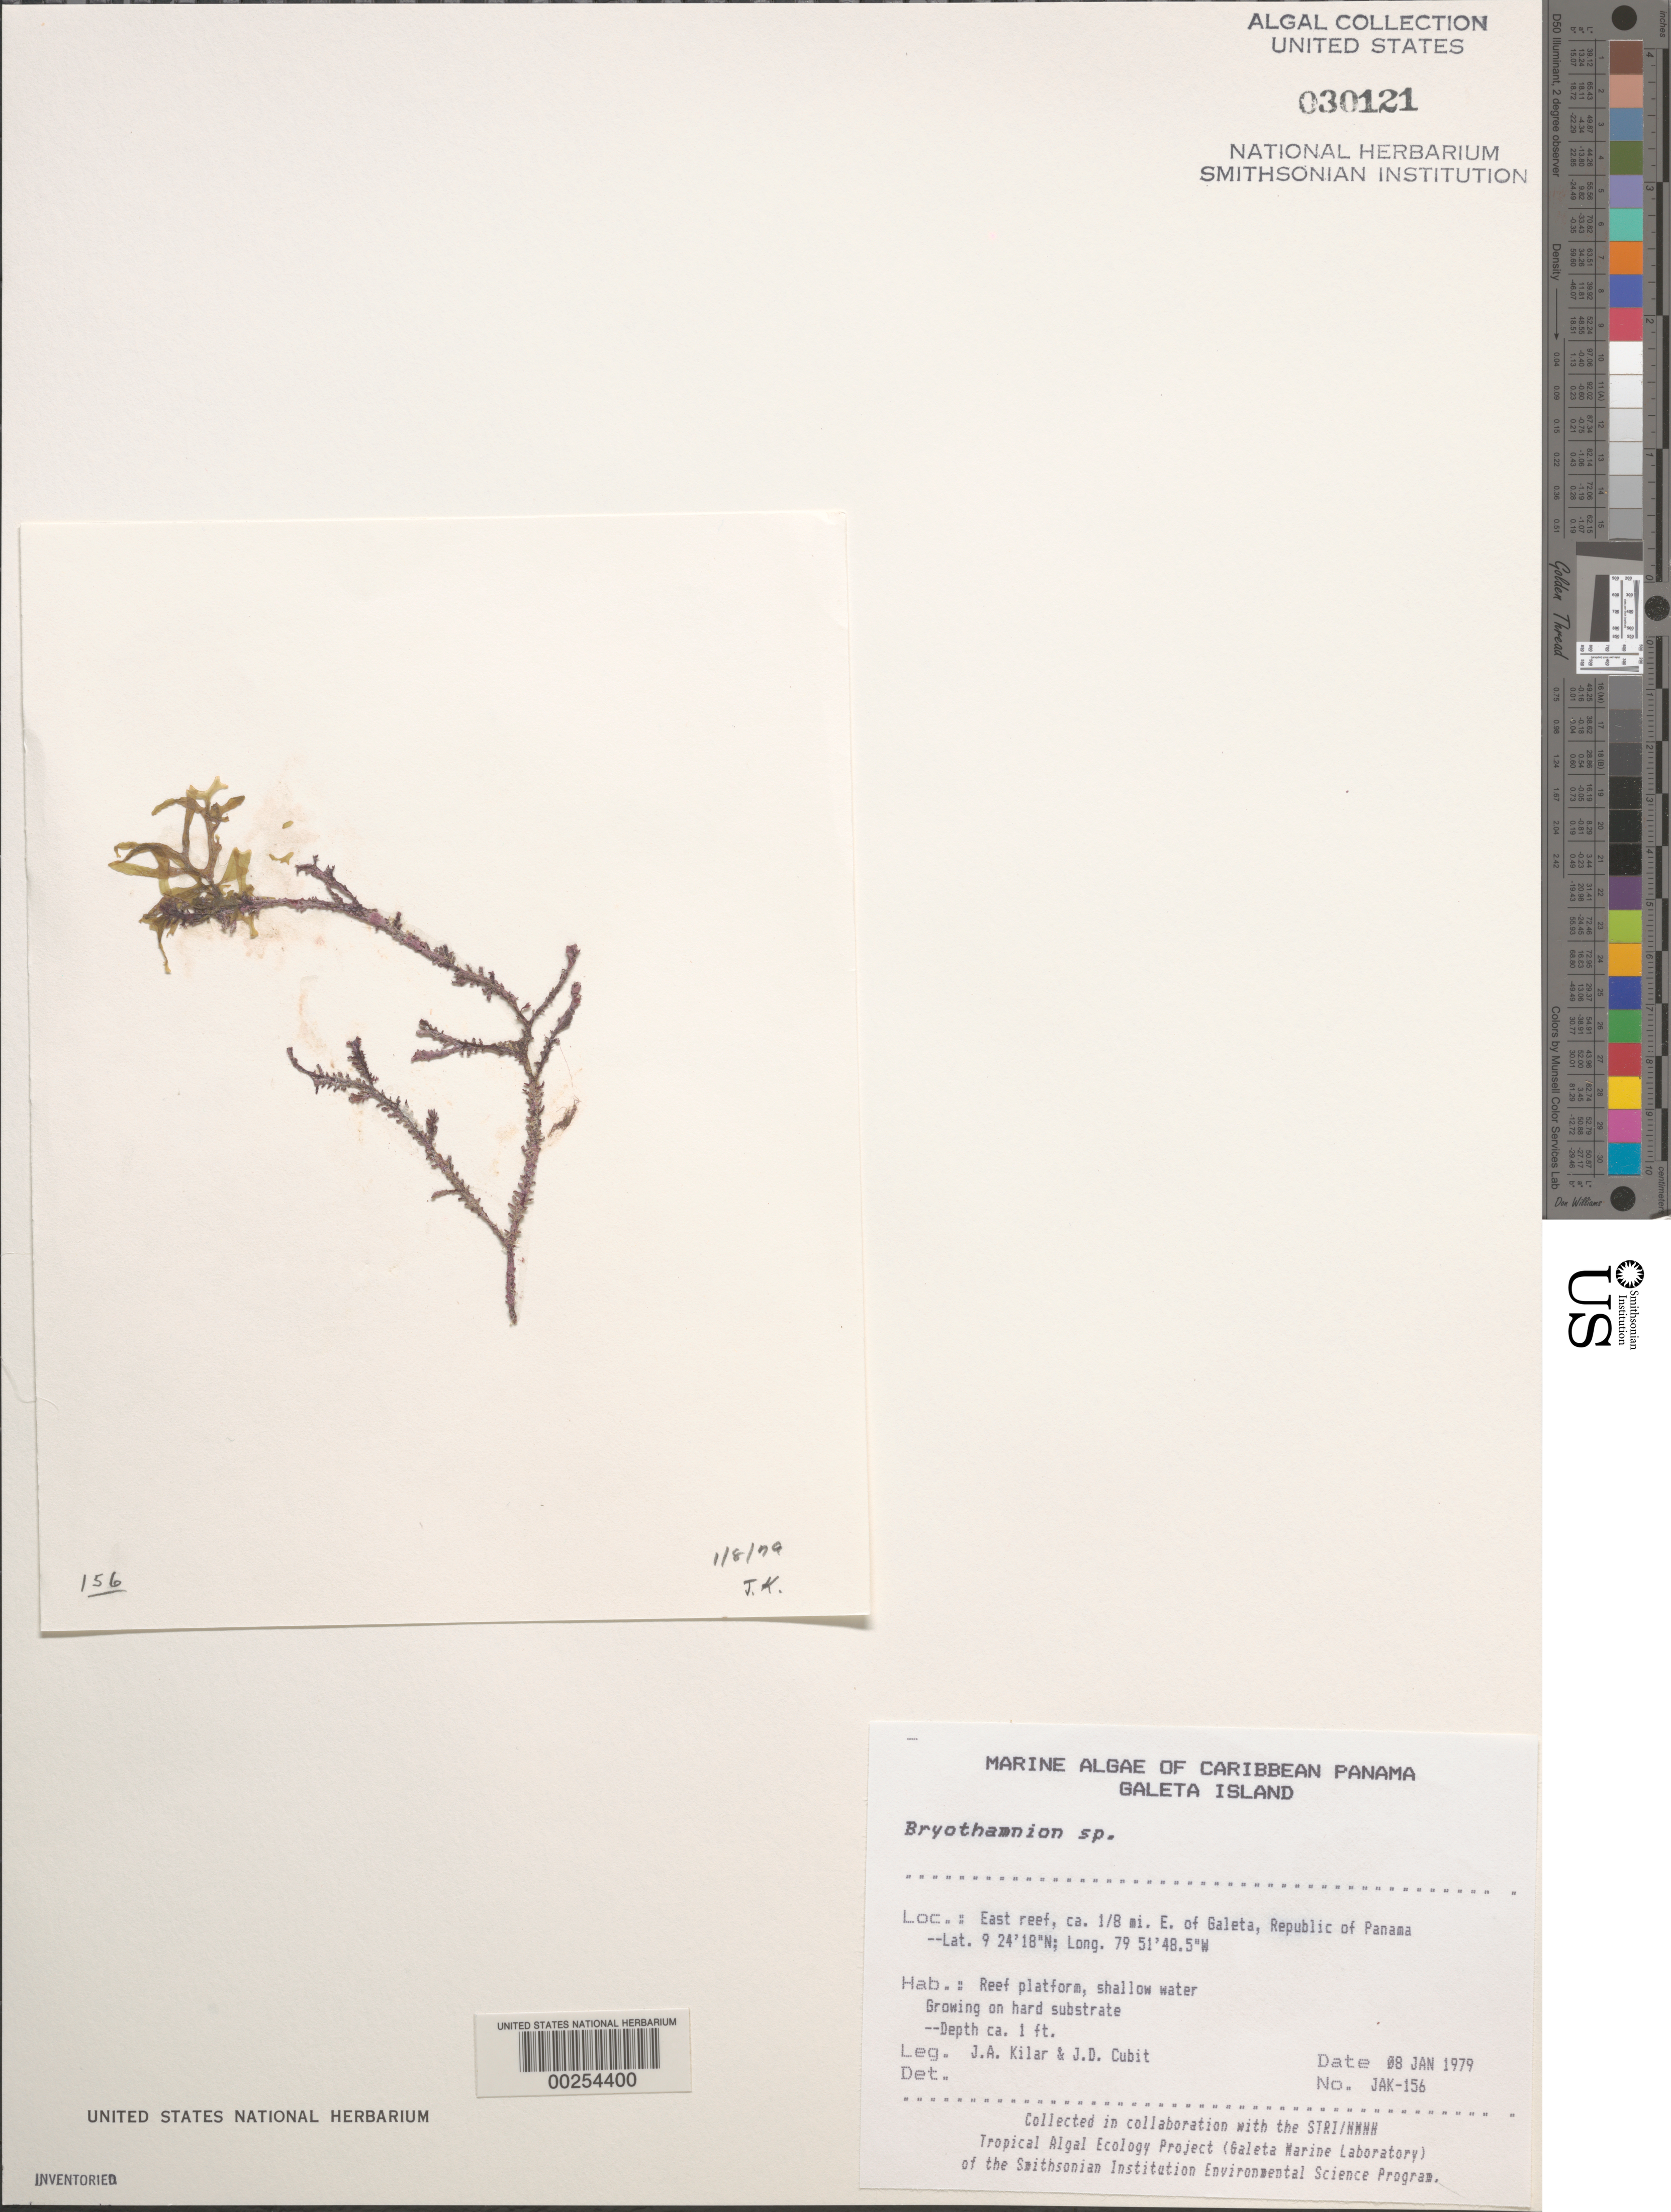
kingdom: Plantae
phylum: Rhodophyta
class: Florideophyceae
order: Ceramiales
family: Rhodomelaceae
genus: Bryothamnion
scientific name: Bryothamnion sp.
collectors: J. A. Kilar & J. Cubit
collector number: JAK-156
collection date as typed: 08 Jan 1979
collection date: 1979-01-08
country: Panama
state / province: Colón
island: Galeta Island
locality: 1/8th mile east of Galeta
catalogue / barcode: US 30121